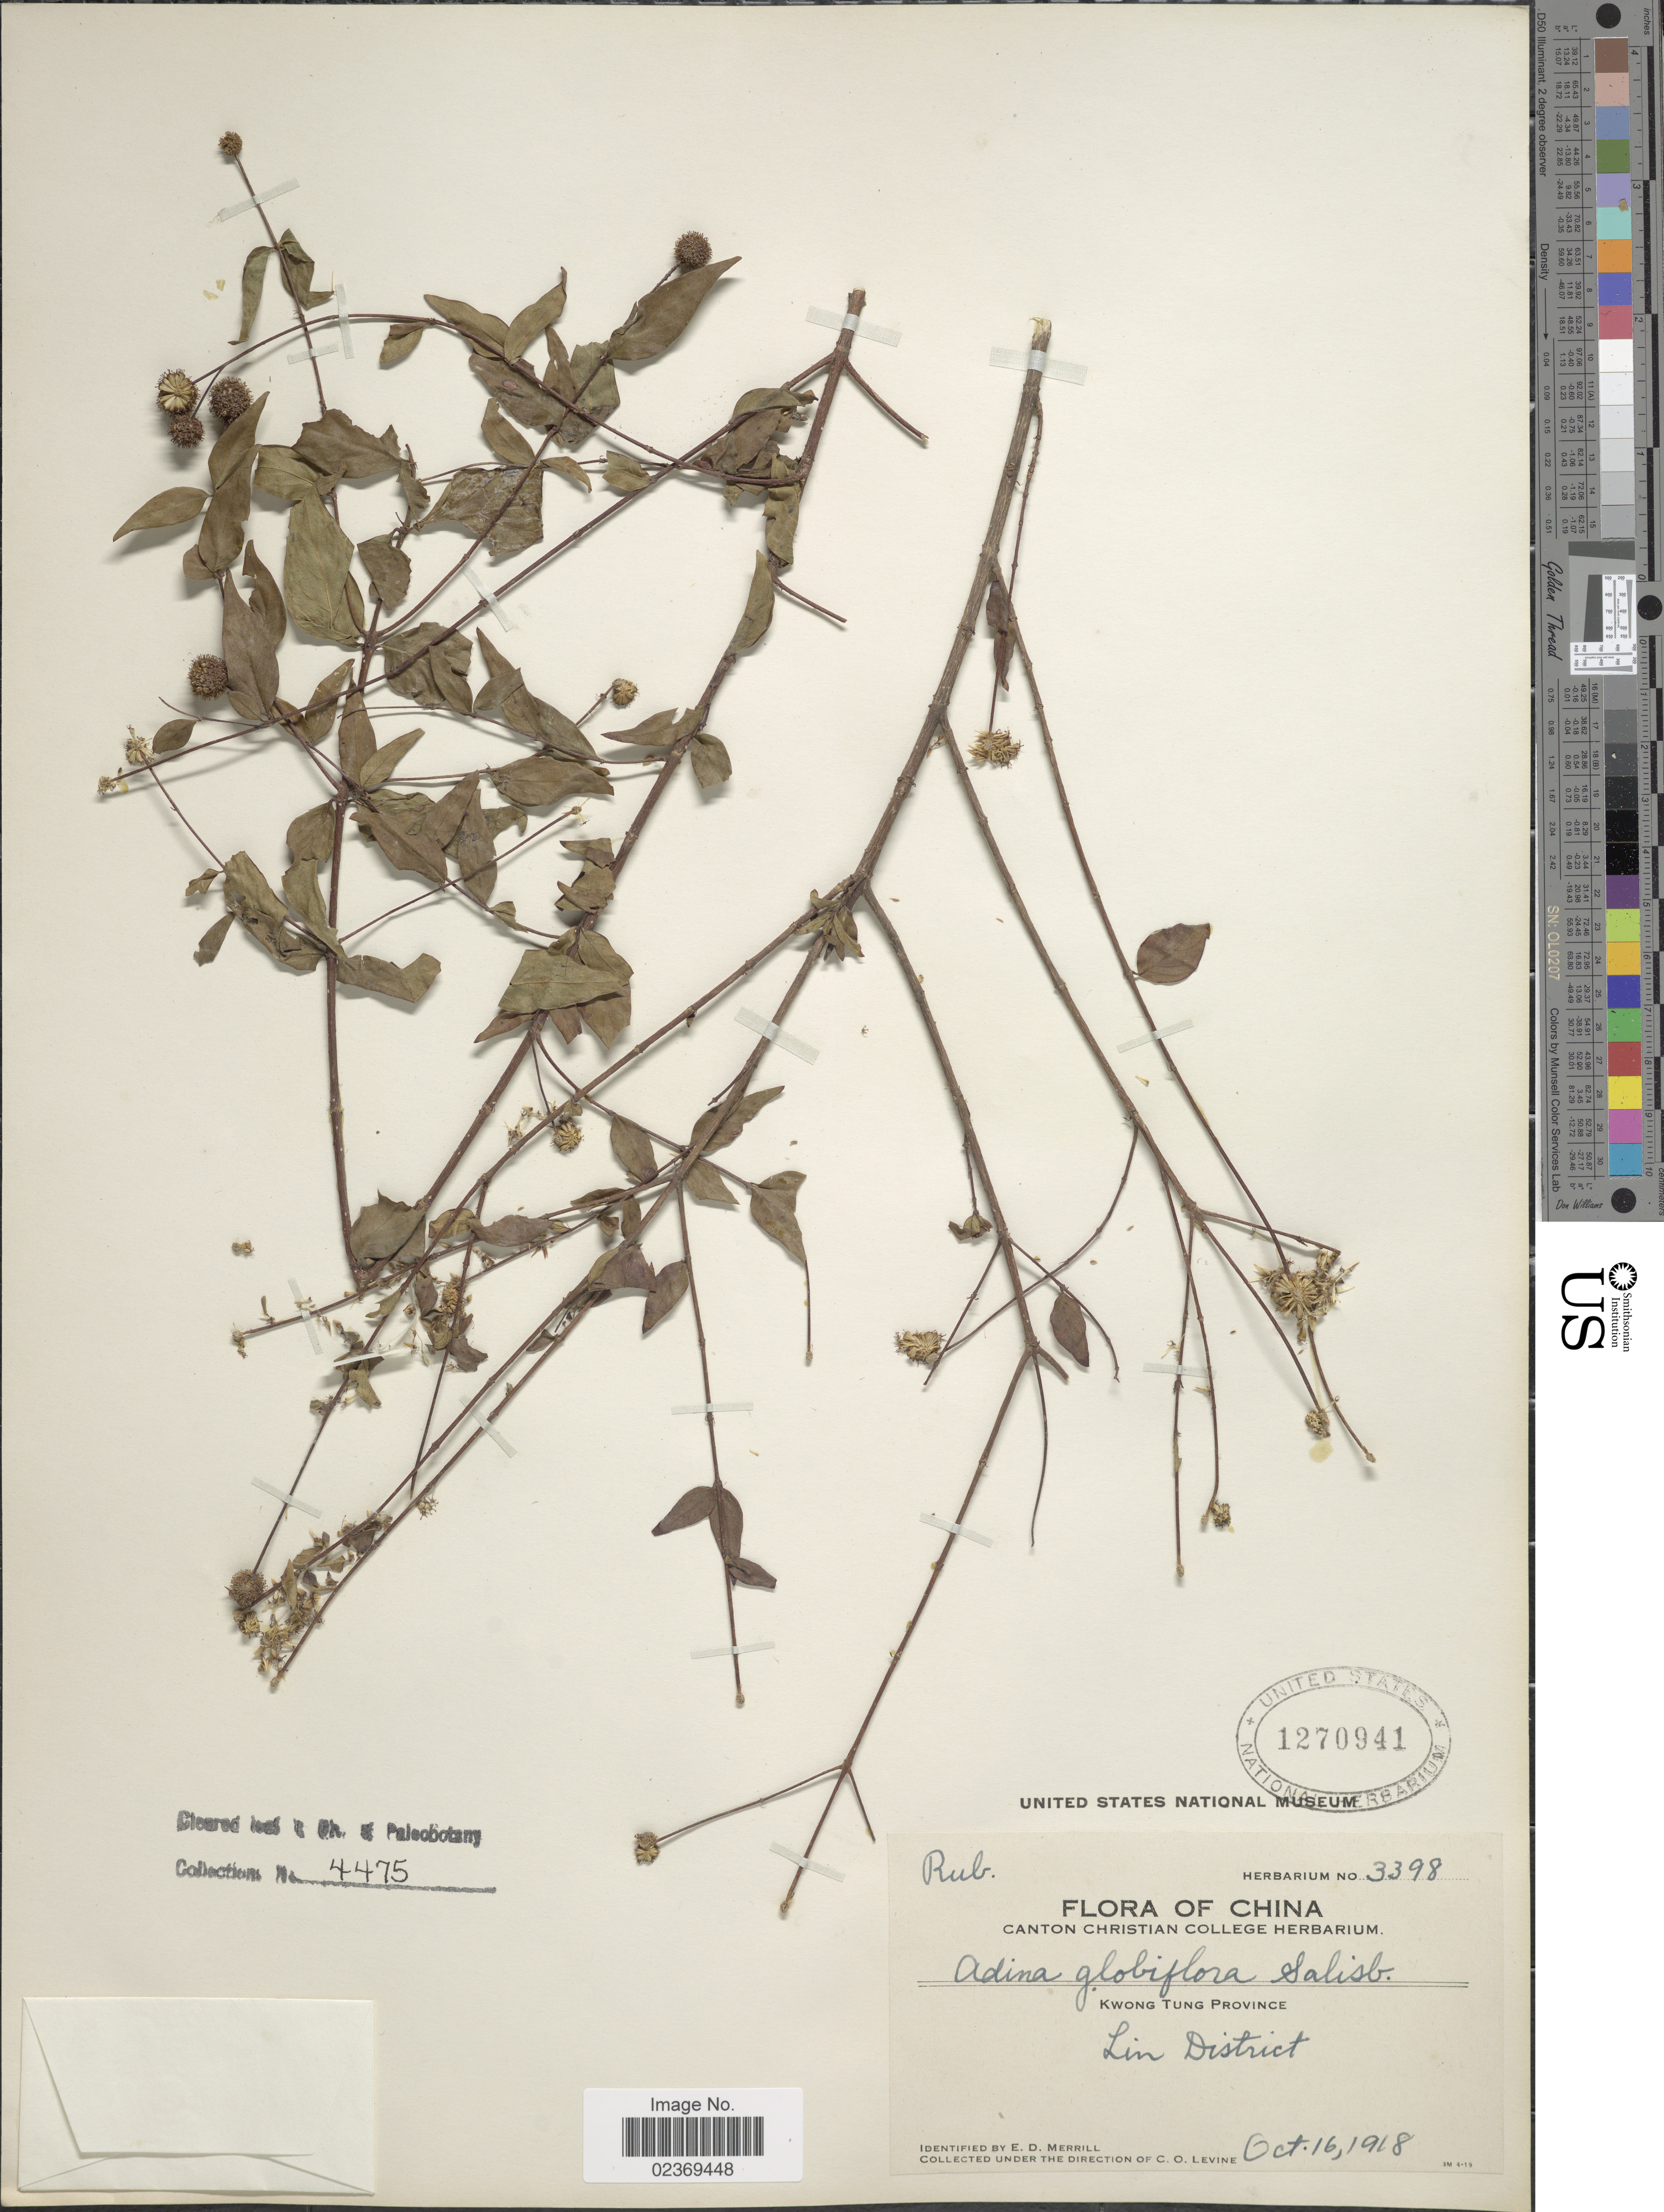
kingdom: Plantae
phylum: Tracheophyta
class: Magnoliopsida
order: Gentianales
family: Rubiaceae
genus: Adina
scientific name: Adina pilulifera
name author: (Lam.) Franch. & Drake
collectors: C. O. Levine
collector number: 3398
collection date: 1918-10-16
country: China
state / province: Guangdong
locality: Kwong Tung Province, Lin District.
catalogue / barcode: US 1270941